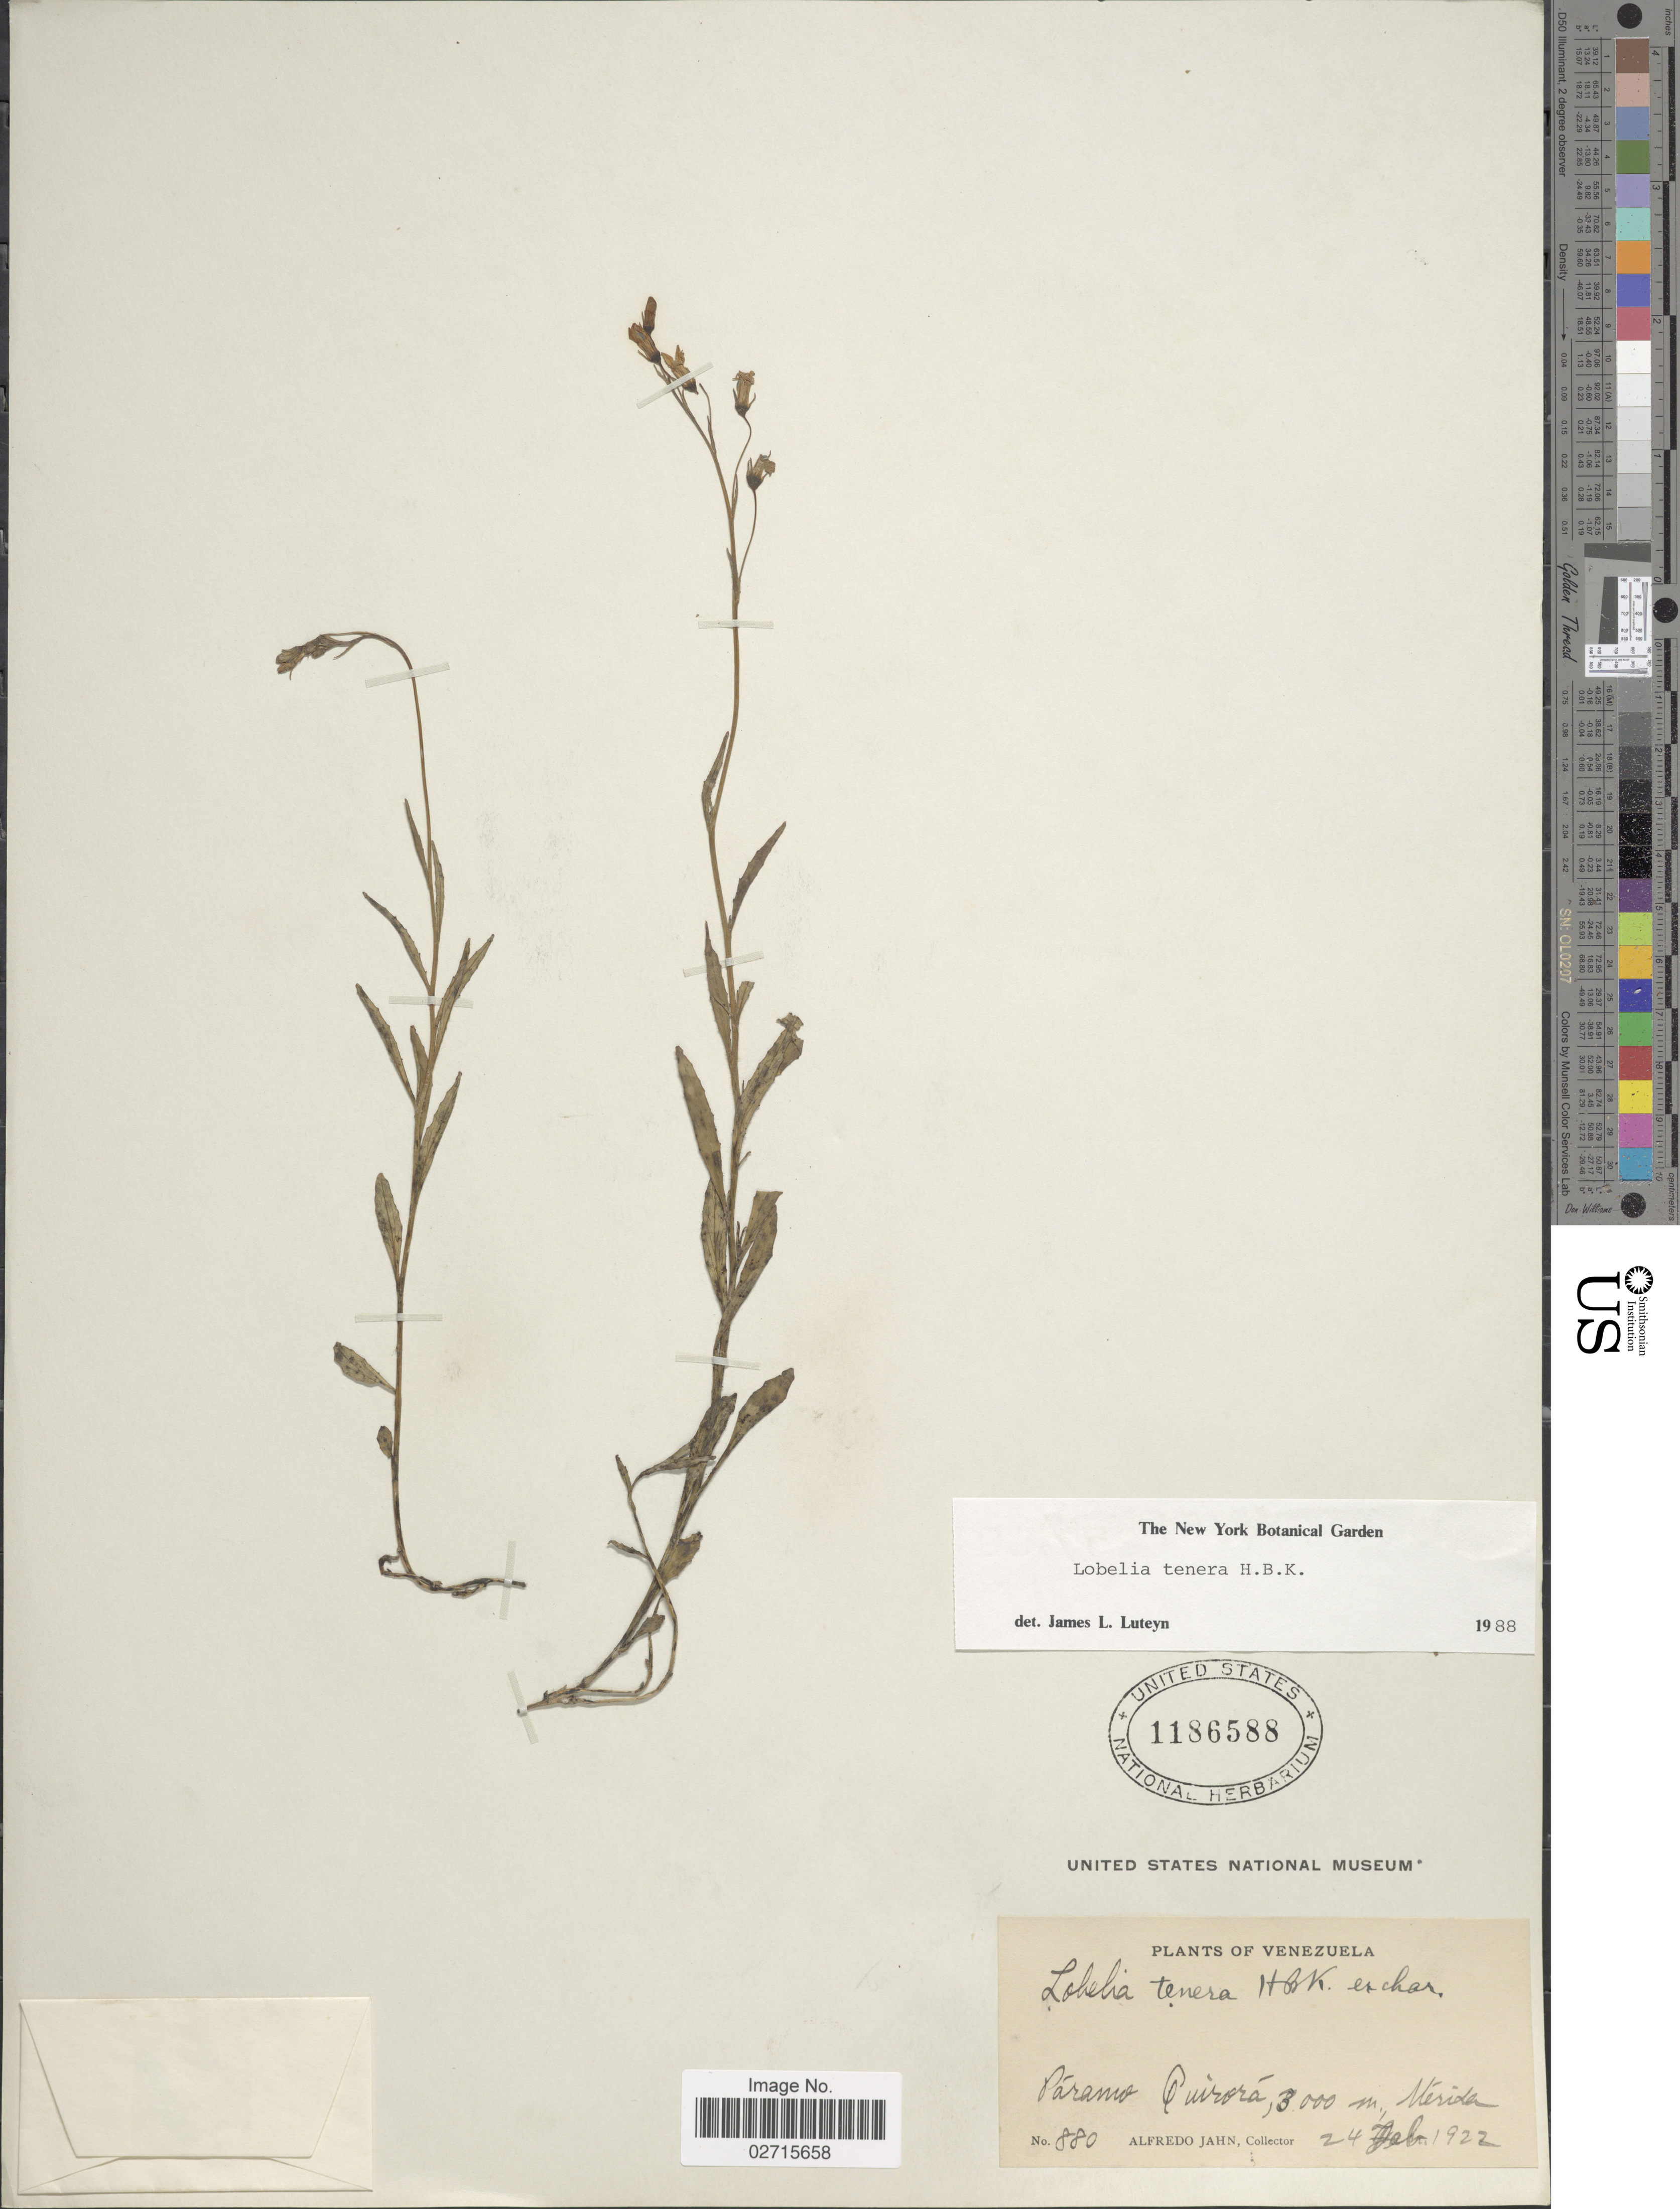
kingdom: Plantae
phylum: Tracheophyta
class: Magnoliopsida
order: Asterales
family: Campanulaceae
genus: Lobelia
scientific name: Lobelia tenera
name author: Kunth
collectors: A. Jahn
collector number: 880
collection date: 1922-02-24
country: Venezuela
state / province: Mérida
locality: Paramo Quirora.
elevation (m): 3000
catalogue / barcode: US 1186588